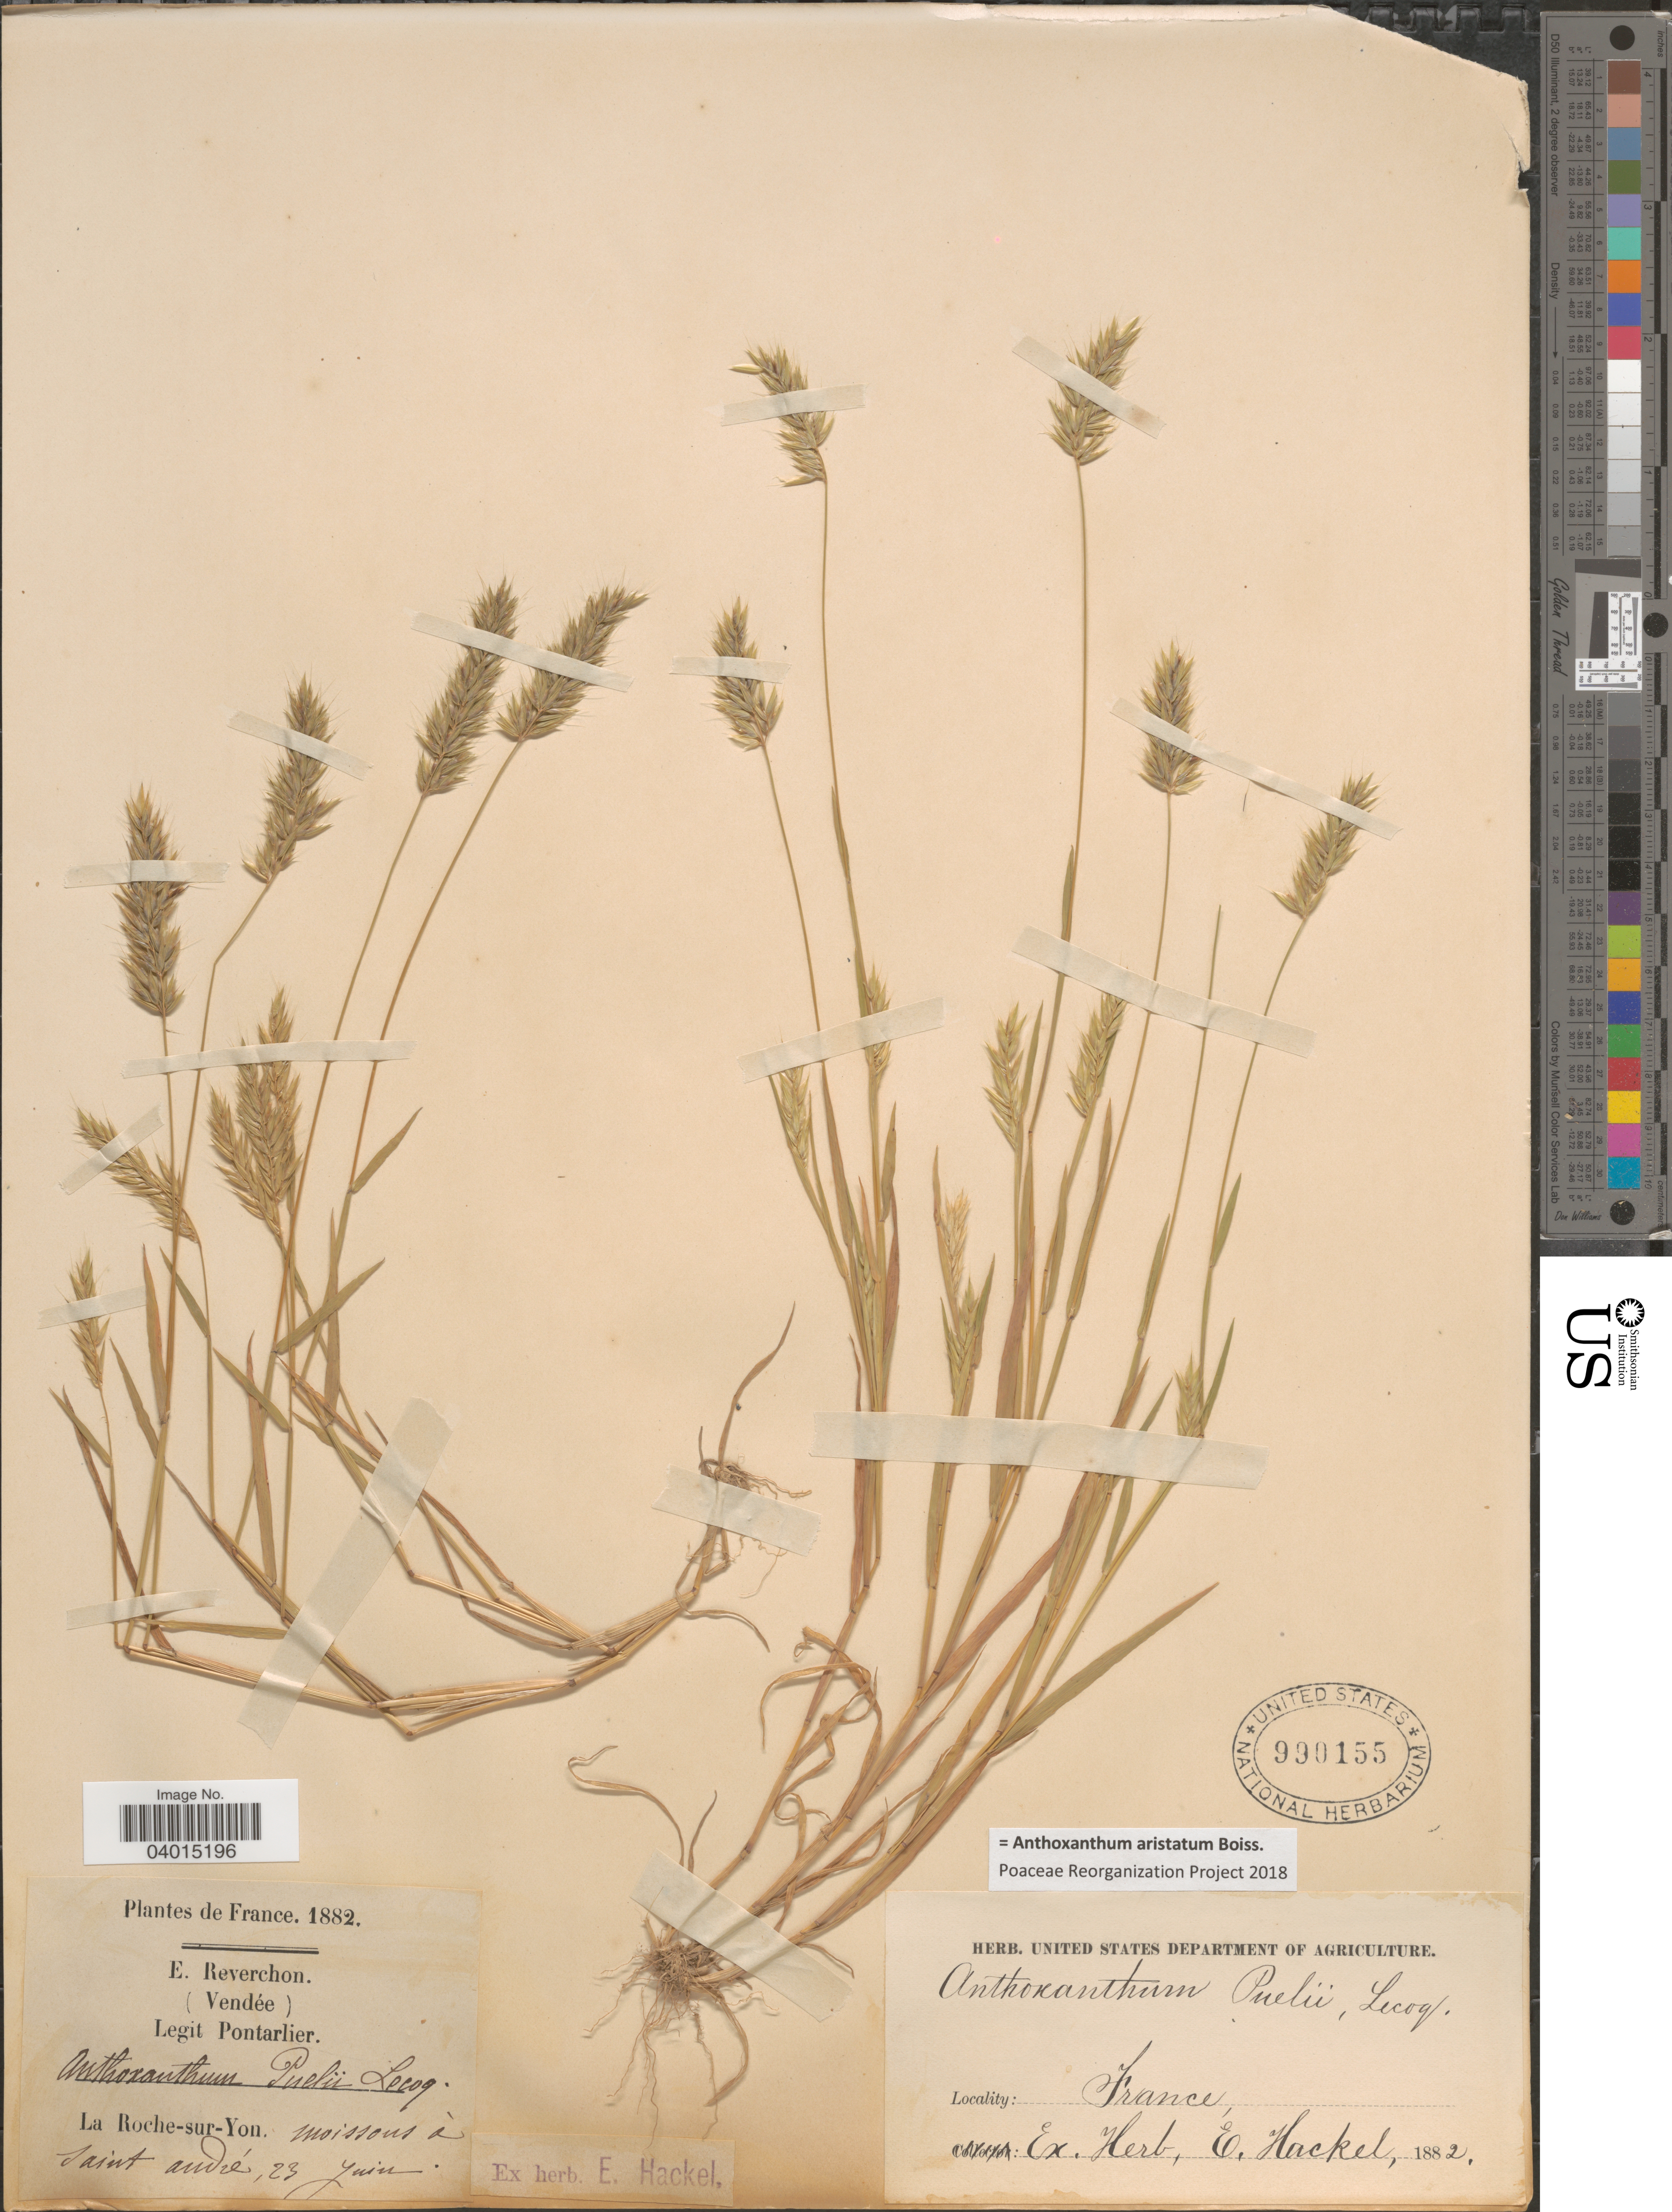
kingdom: Plantae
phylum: Tracheophyta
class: Liliopsida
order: Poales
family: Poaceae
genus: Anthoxanthum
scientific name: Anthoxanthum aristatum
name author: Boiss.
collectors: Pontarlier & E. Reverchon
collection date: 1882-06-23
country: France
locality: La Roche-sur-Yon. Moissous á Saint André.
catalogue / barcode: US 990155